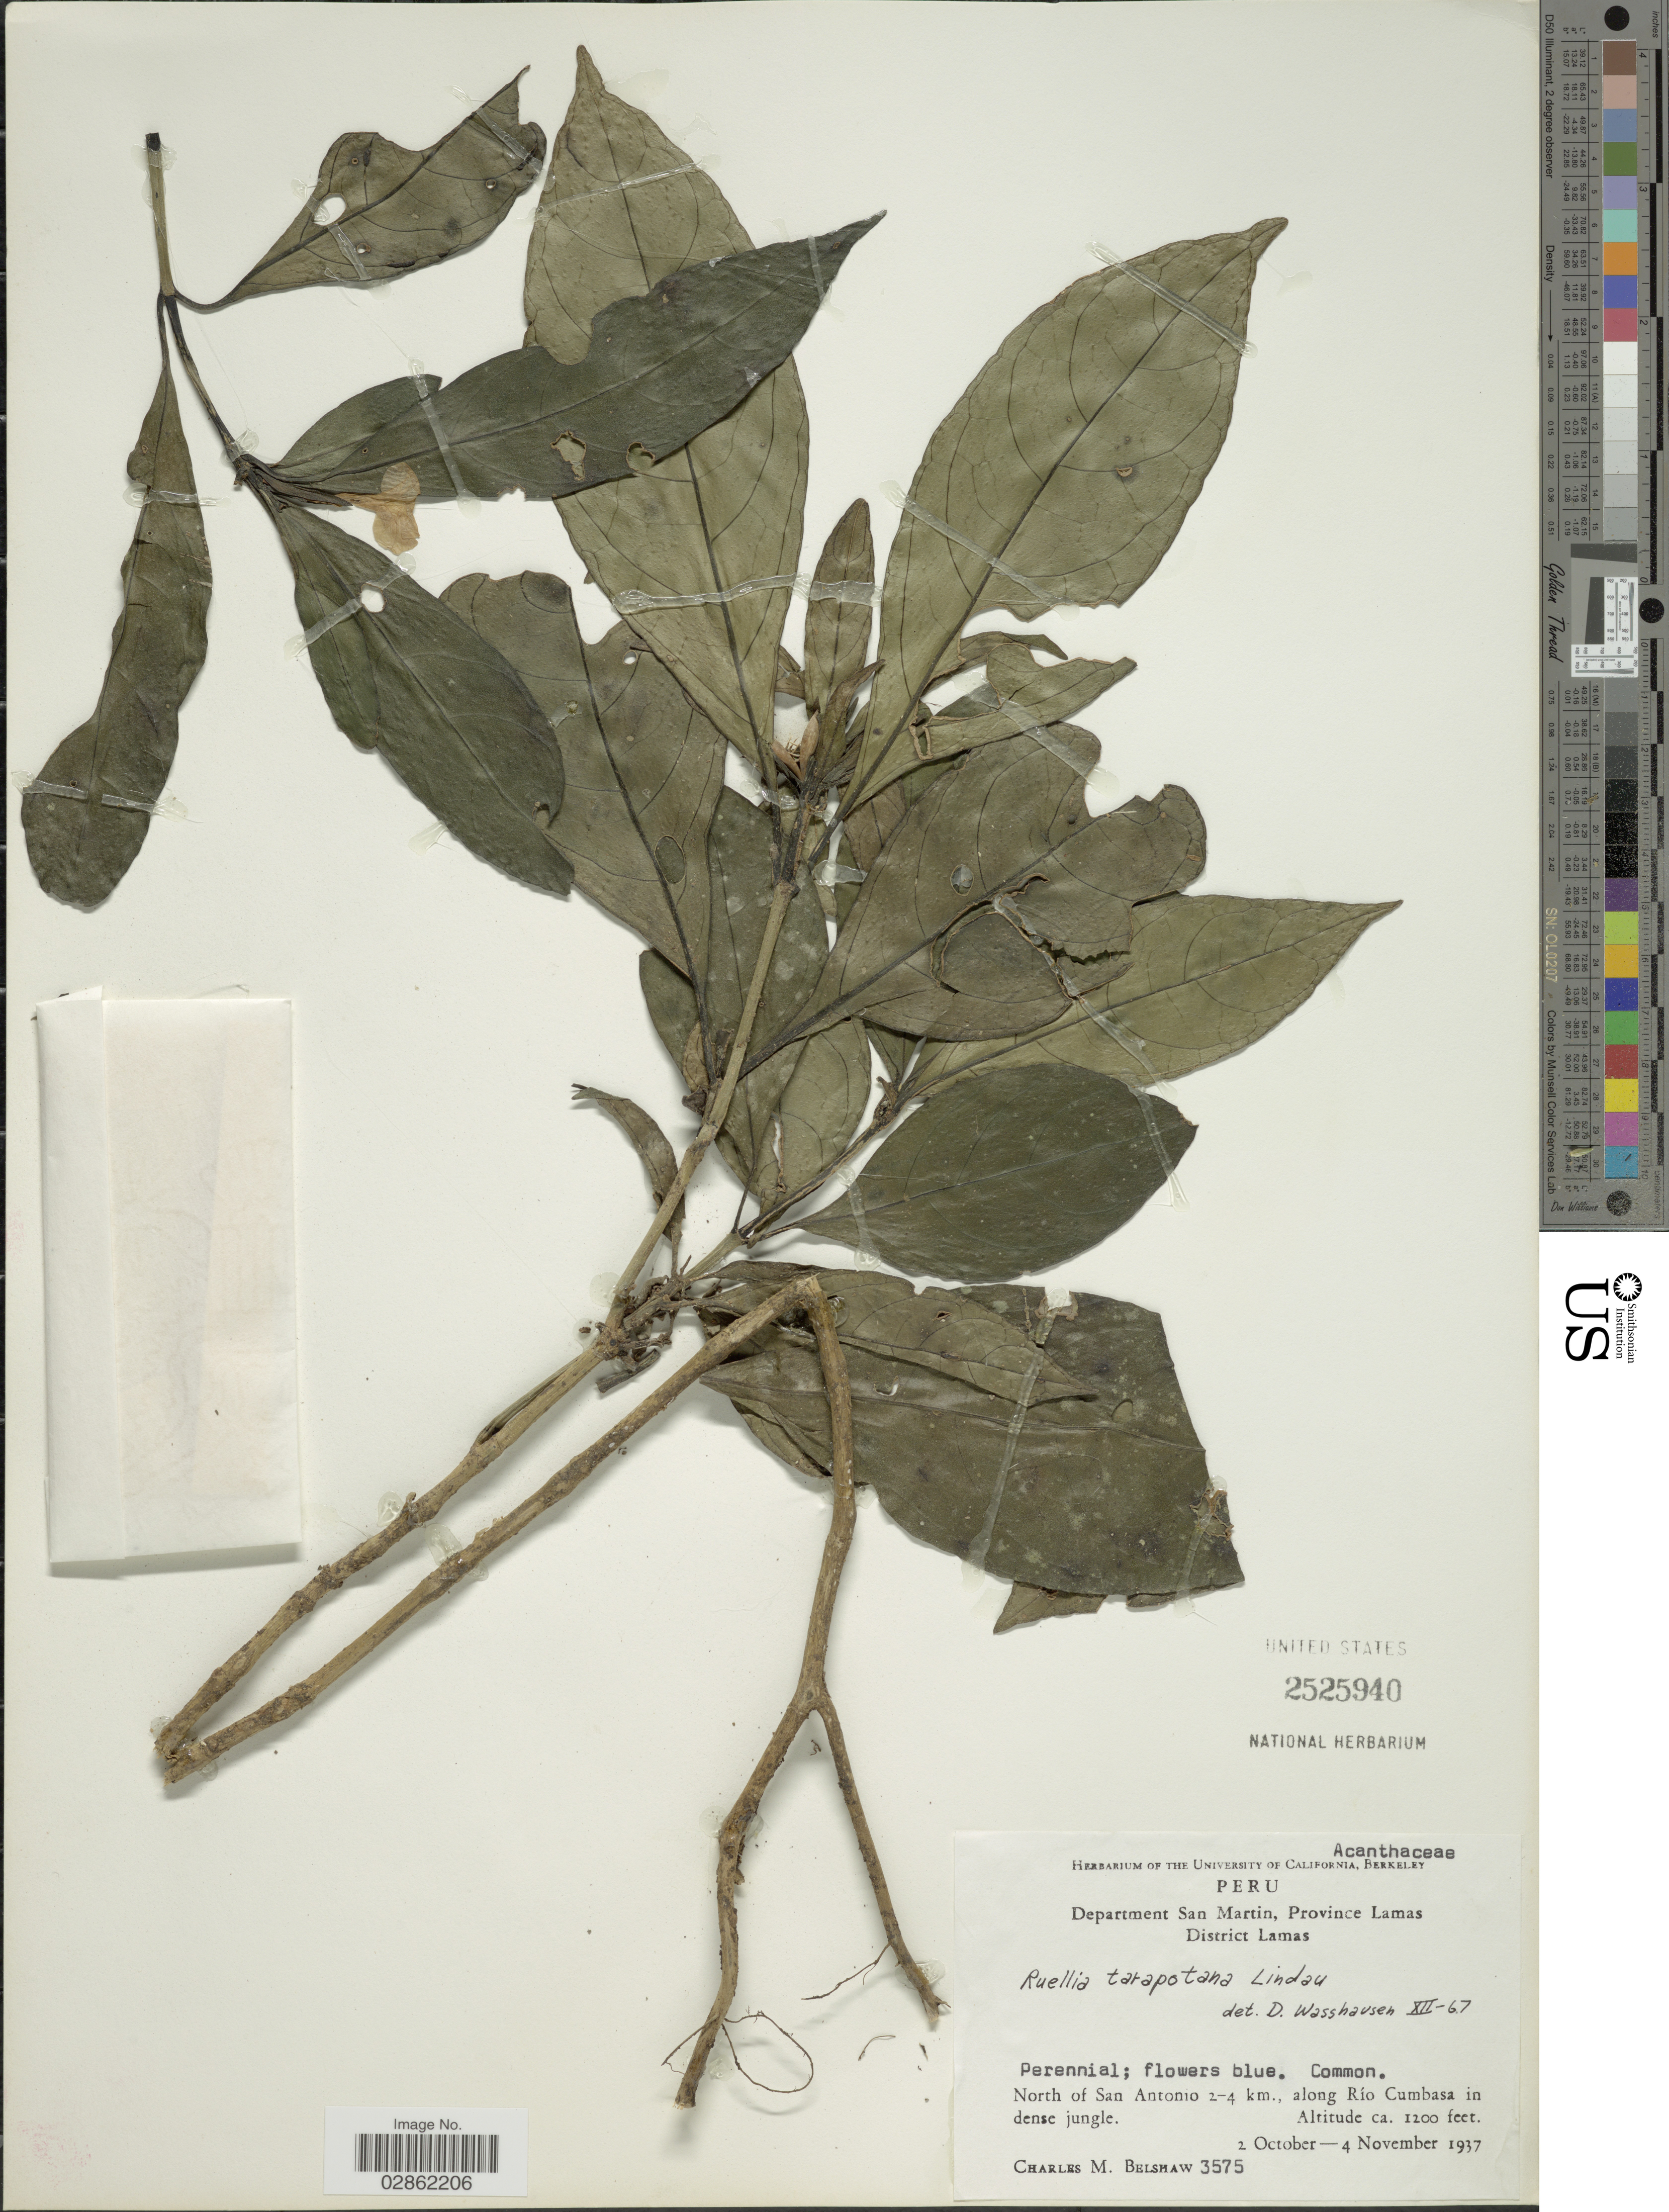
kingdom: Plantae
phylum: Tracheophyta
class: Magnoliopsida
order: Lamiales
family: Acanthaceae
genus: Ruellia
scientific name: Ruellia tarapotana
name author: Lindau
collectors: C. Shaw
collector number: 3575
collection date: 1937-10-02/1937-11-04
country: Peru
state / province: San Martín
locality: Department San Martin, Province Lamas, District Lamas, North of San Antonio 2-4 km, along Río Cumbasa in dense jungle.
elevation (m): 366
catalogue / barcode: US 2525940